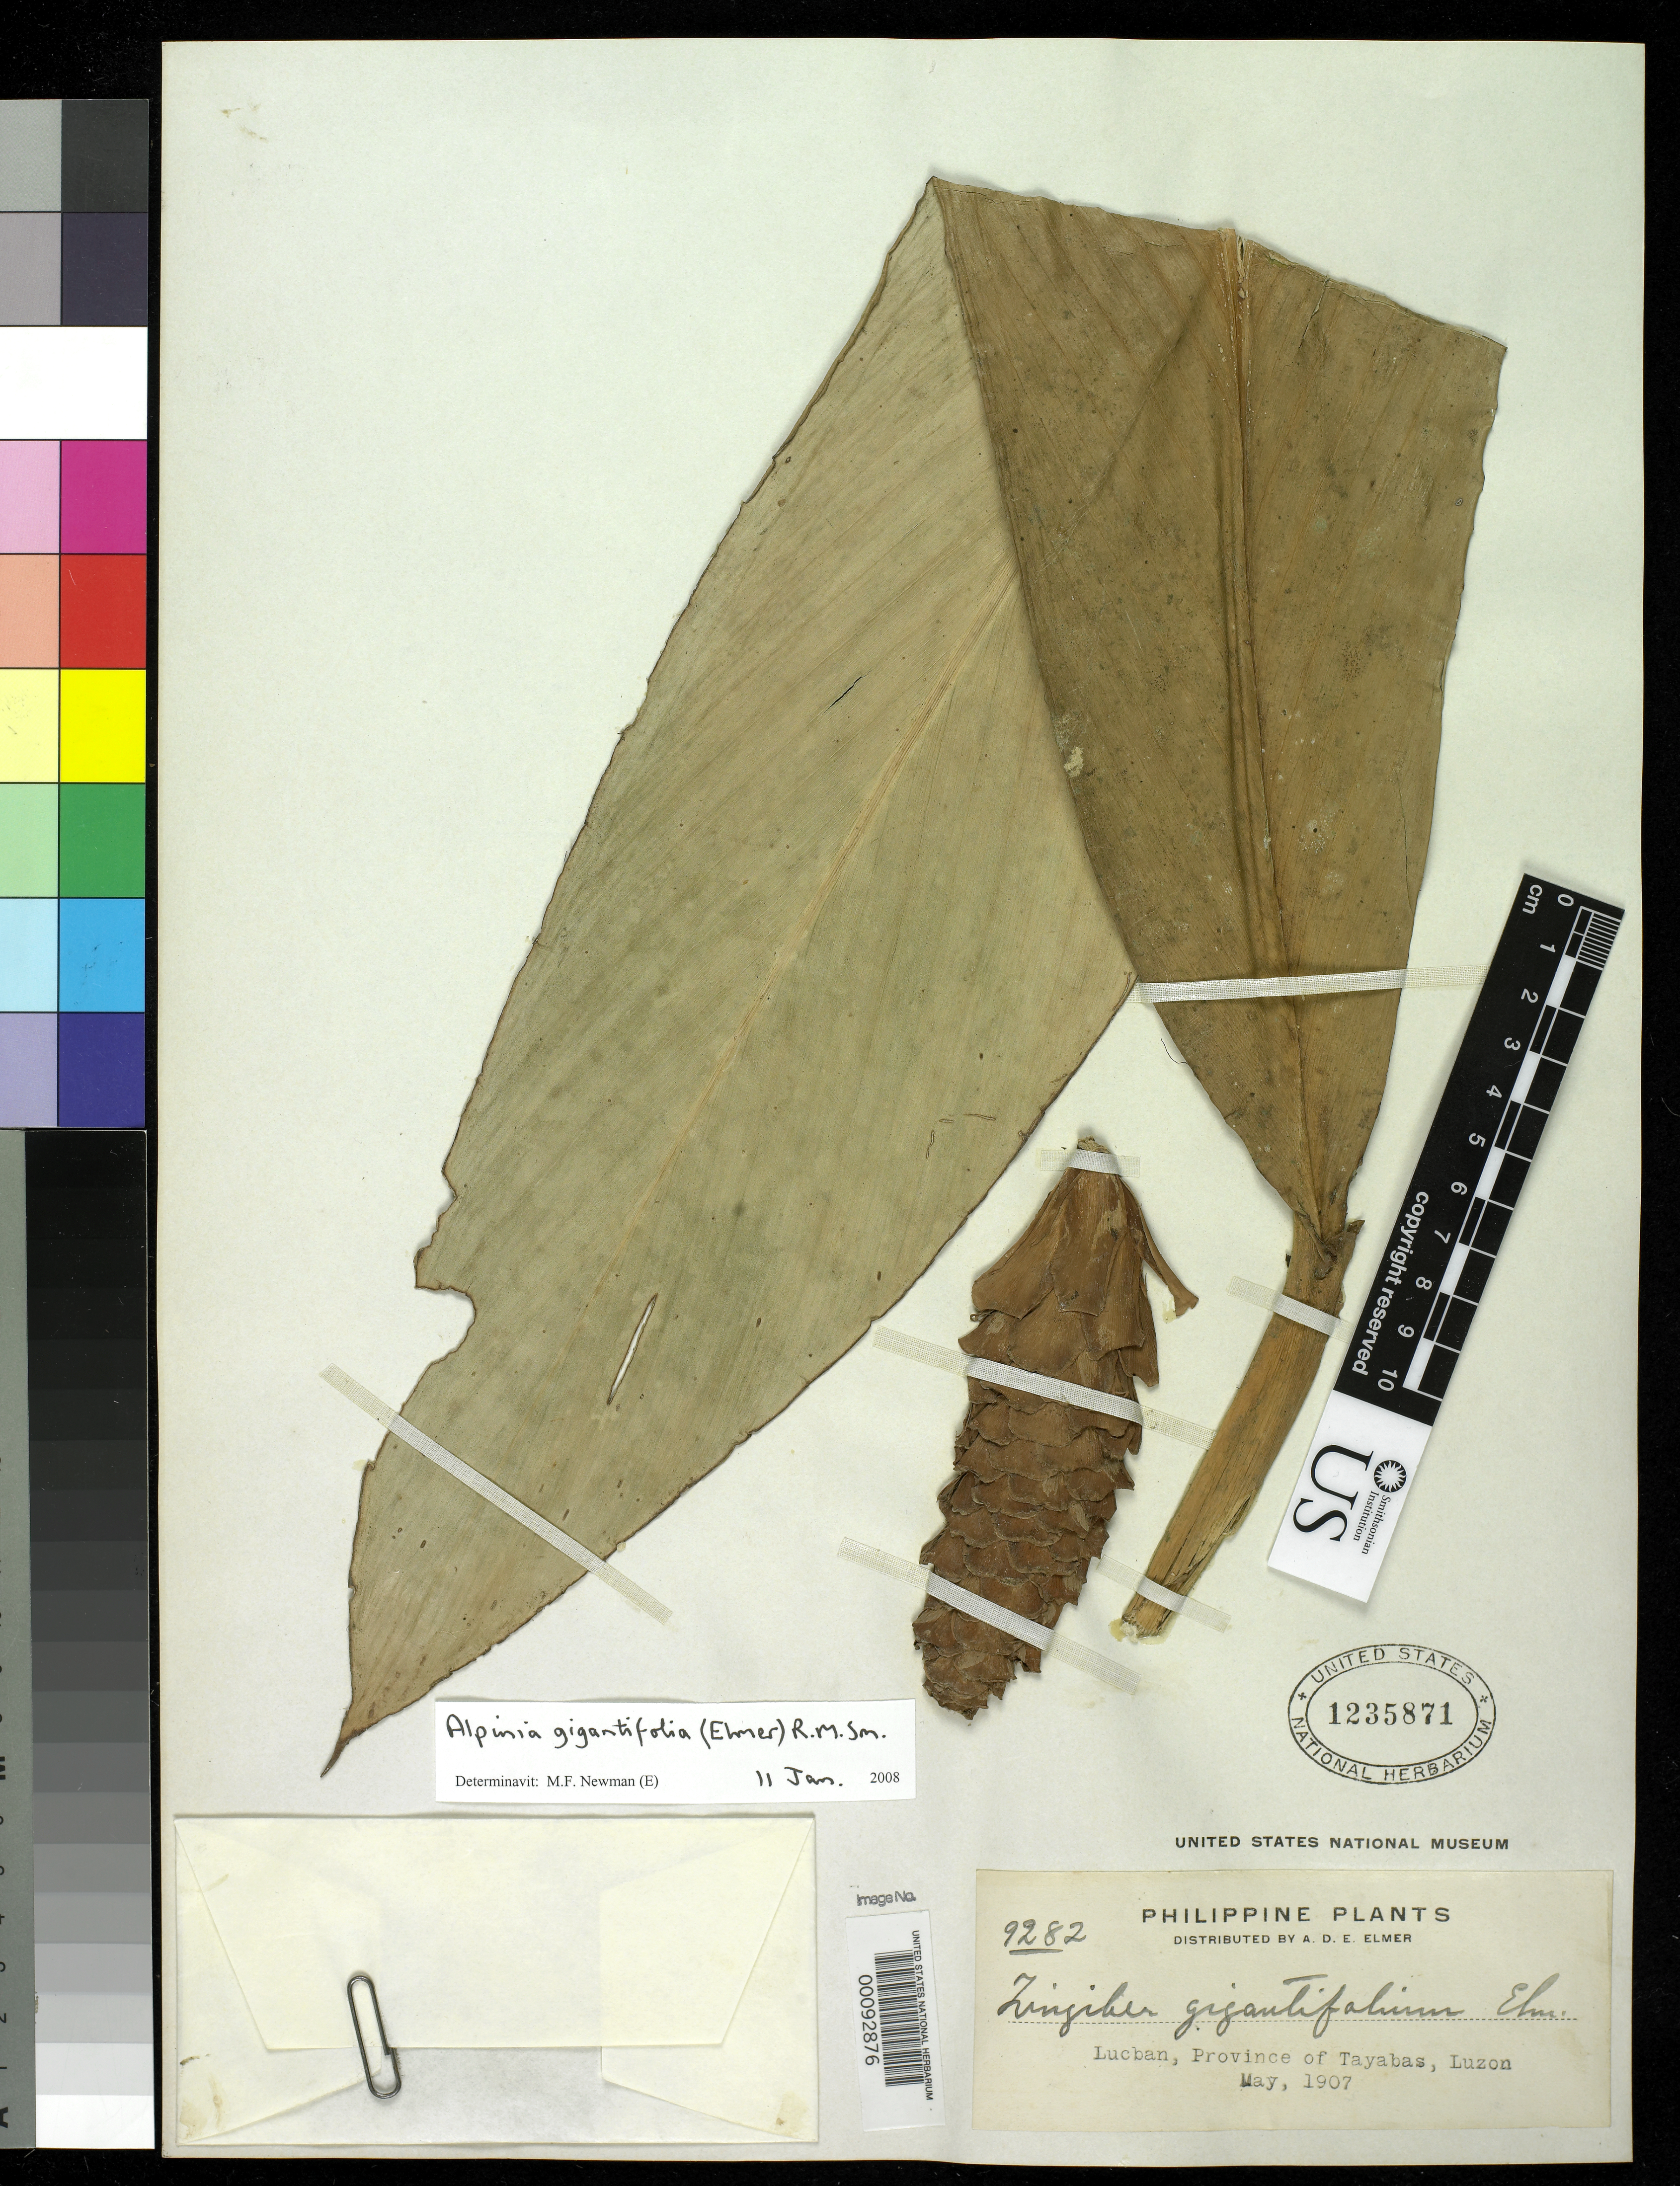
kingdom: Plantae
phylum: Tracheophyta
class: Liliopsida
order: Zingiberales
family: Zingiberaceae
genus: Zingiber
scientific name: Zingiber gigantifolium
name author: Elmer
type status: Isotype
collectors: A. D. E. Elmer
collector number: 9282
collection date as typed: May 1907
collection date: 1907-05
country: Philippines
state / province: Calabarzon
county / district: Quezon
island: Luzon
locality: Lucban, Province of Tayabas, Luzon.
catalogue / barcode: US 1235871